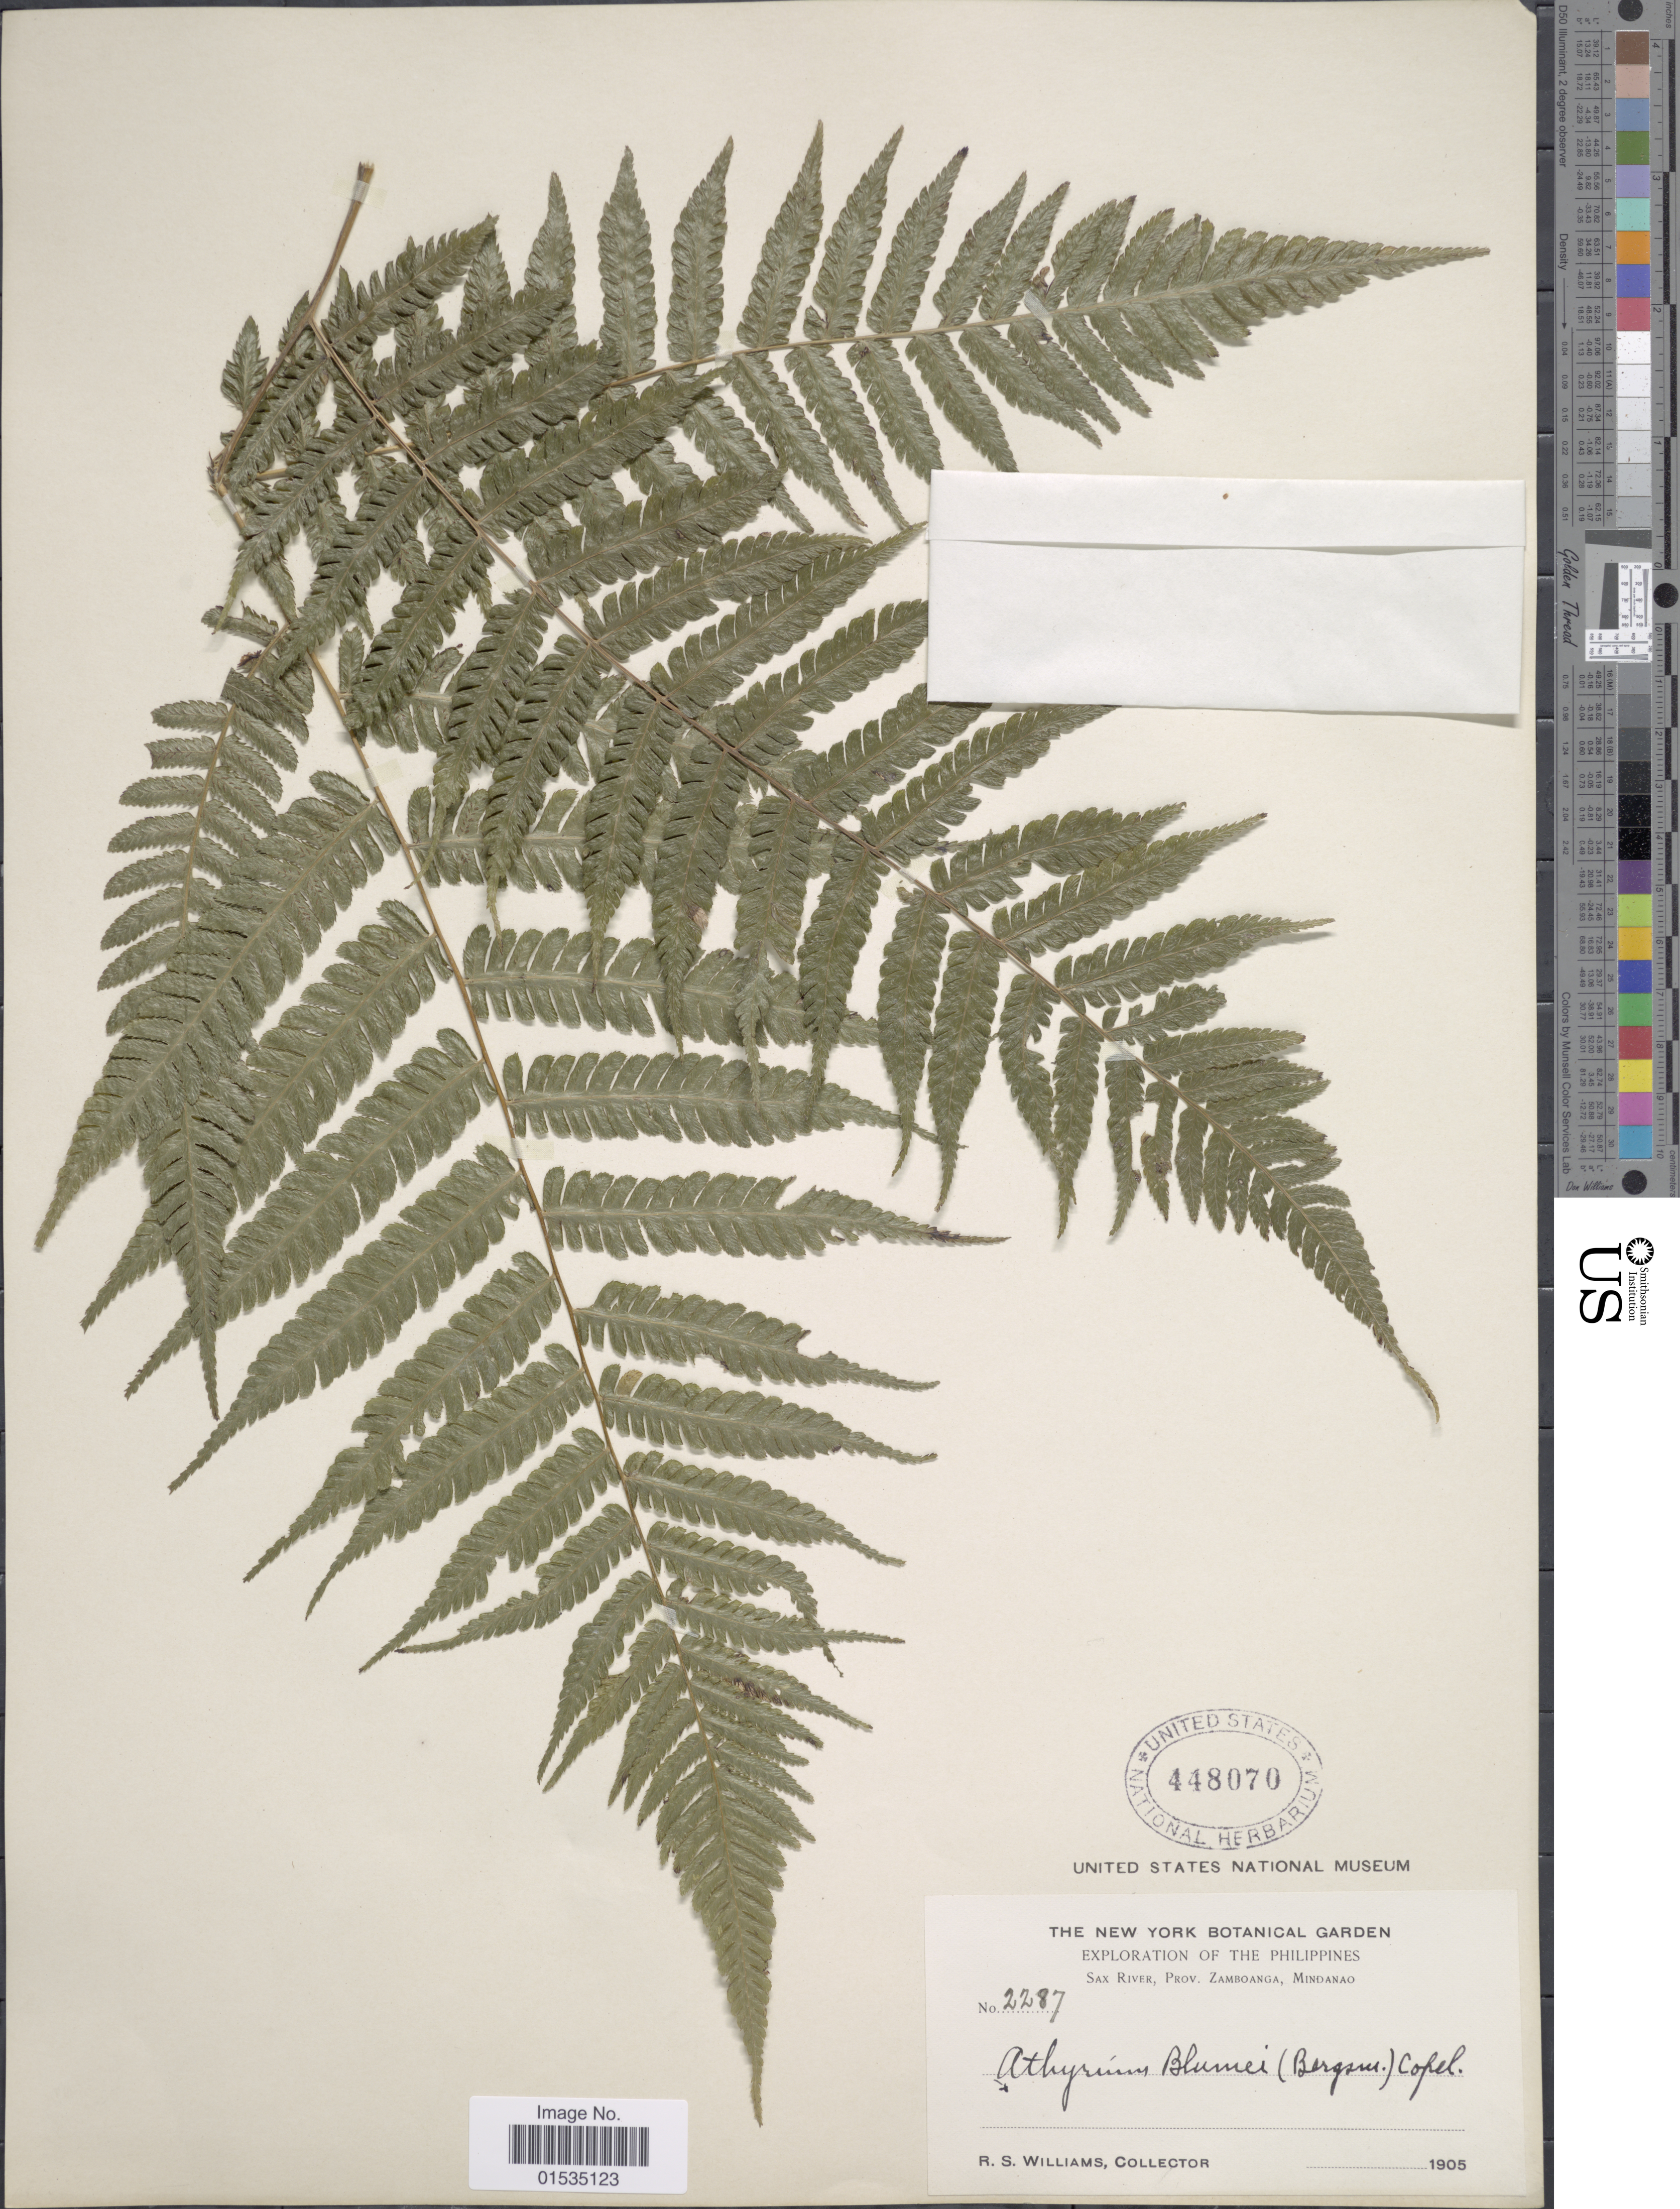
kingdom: Plantae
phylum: Tracheophyta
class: Polypodiopsida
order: Polypodiales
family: Athyriaceae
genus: Diplazium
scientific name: Diplazium polypodioides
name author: Blume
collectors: R. S. Williams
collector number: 2287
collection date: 1905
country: Philippines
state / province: Zamboanga Peninsula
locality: Sax River, Prov. Zamboanga, Mindanao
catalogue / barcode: US 448070